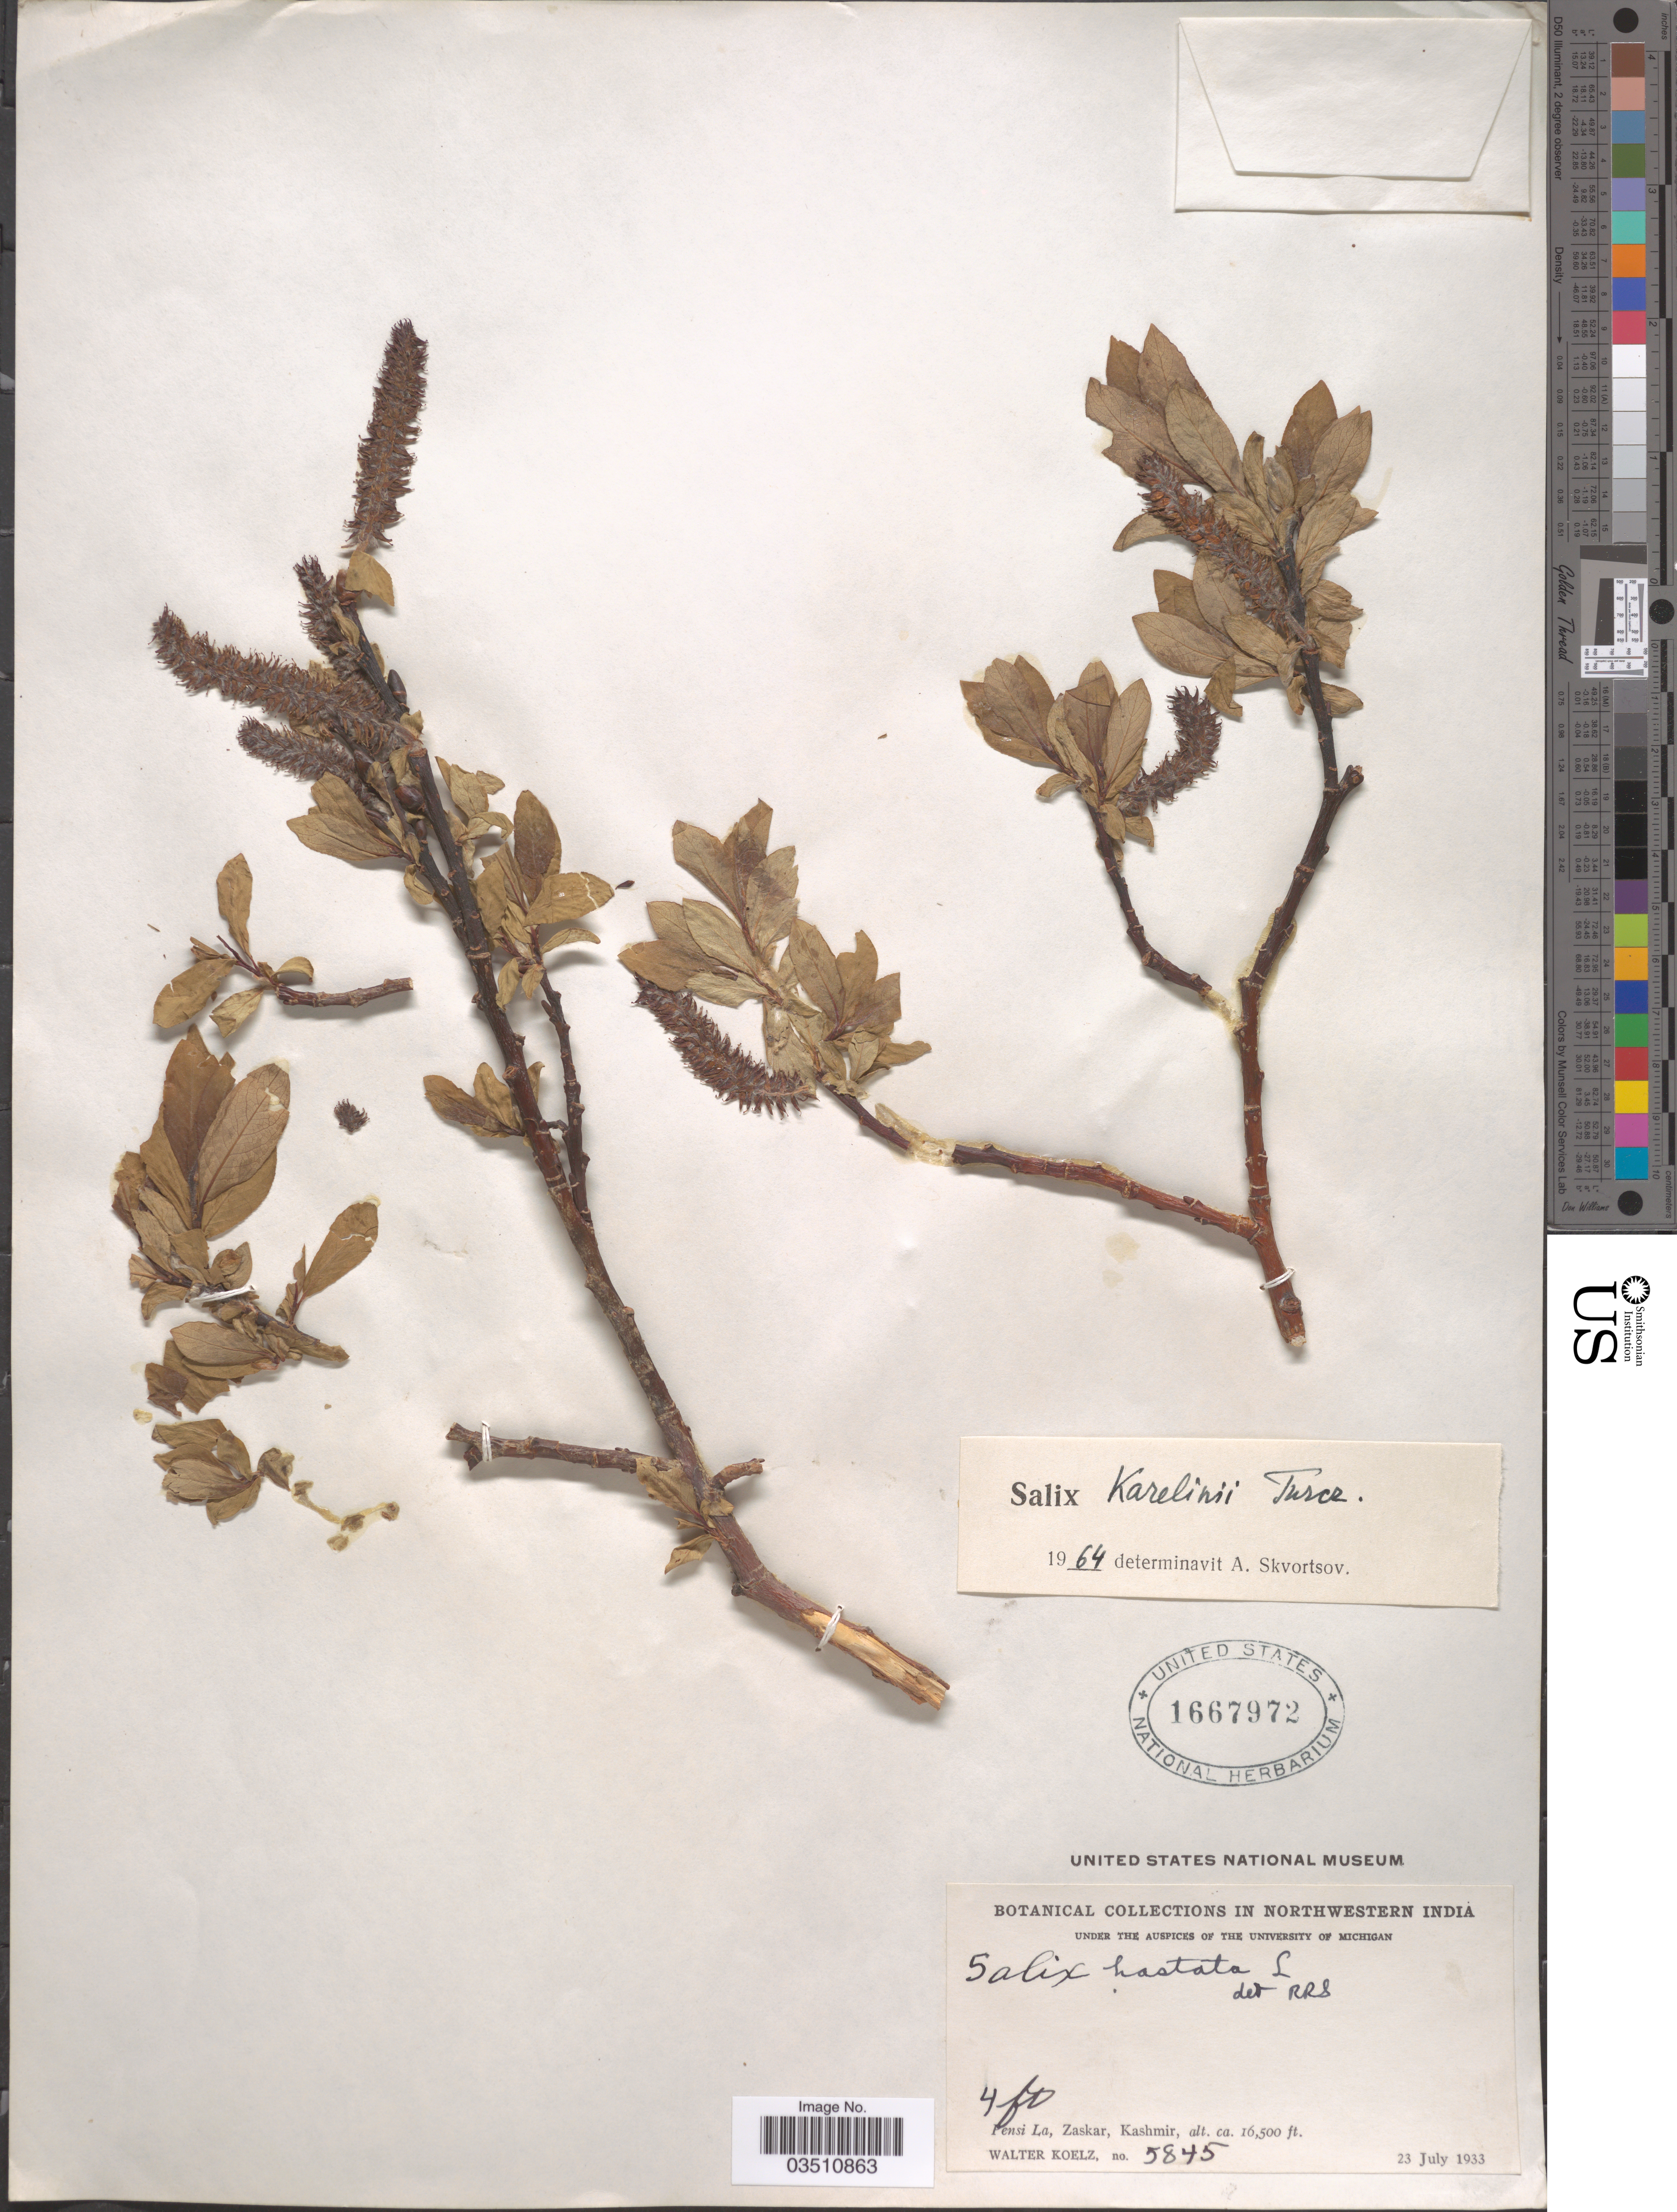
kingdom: Plantae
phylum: Tracheophyta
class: Magnoliopsida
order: Malpighiales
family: Salicaceae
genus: Salix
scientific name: Salix karelinii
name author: Turcz. ex Stschegl.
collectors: W. N. Koelz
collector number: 5845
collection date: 1933-07-23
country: India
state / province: Jammu and Kashmir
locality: Northwestern India. Pensi La, Zaskar, Kashmir.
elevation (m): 5029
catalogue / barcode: US 1667972